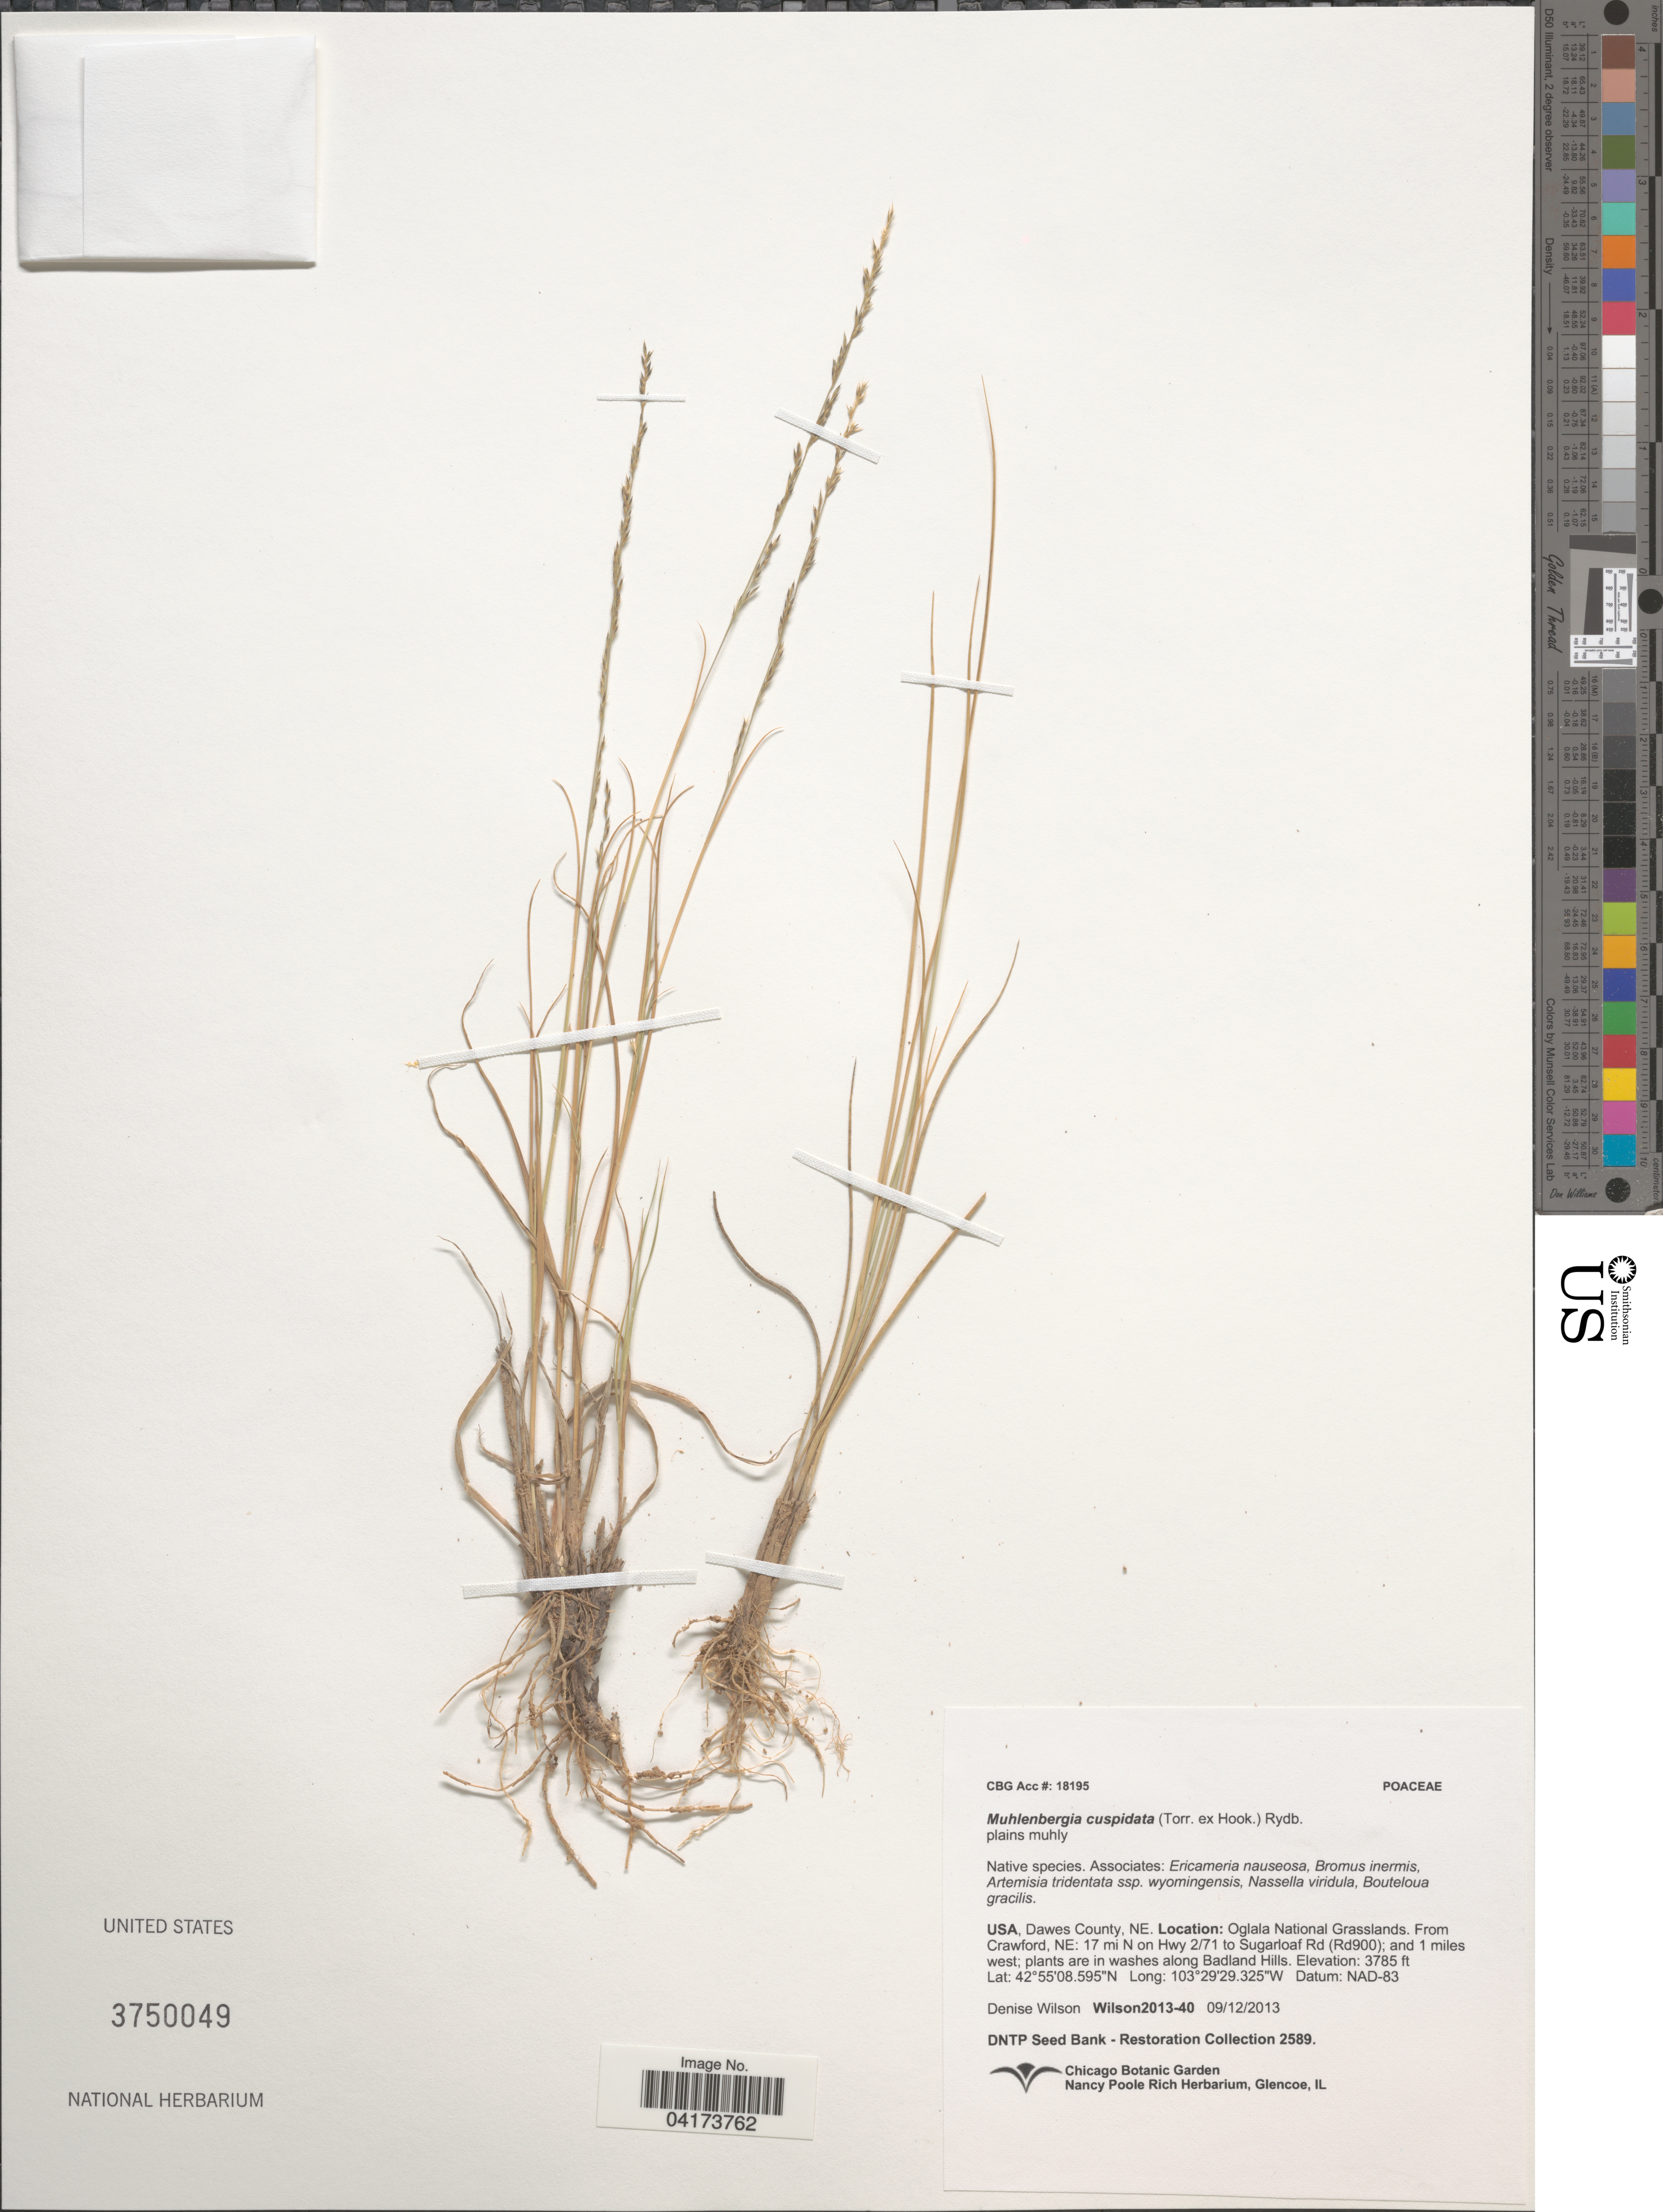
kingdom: Plantae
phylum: Tracheophyta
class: Liliopsida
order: Poales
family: Poaceae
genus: Muhlenbergia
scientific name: Muhlenbergia cuspidata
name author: (Torr. ex Hook.) Rydb.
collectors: D. Wilson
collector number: Wilson2013-40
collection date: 2013-09-12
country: United States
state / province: Nebraska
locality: Dawes County. Oglala National Grasslands. From Crawford, NE: 17 mi N of Hwy 2/71 to Sugarloaf Rd (Rd900); and 1 miles west; plants are in washes along Badland Hills.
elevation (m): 1154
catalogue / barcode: US 3750049